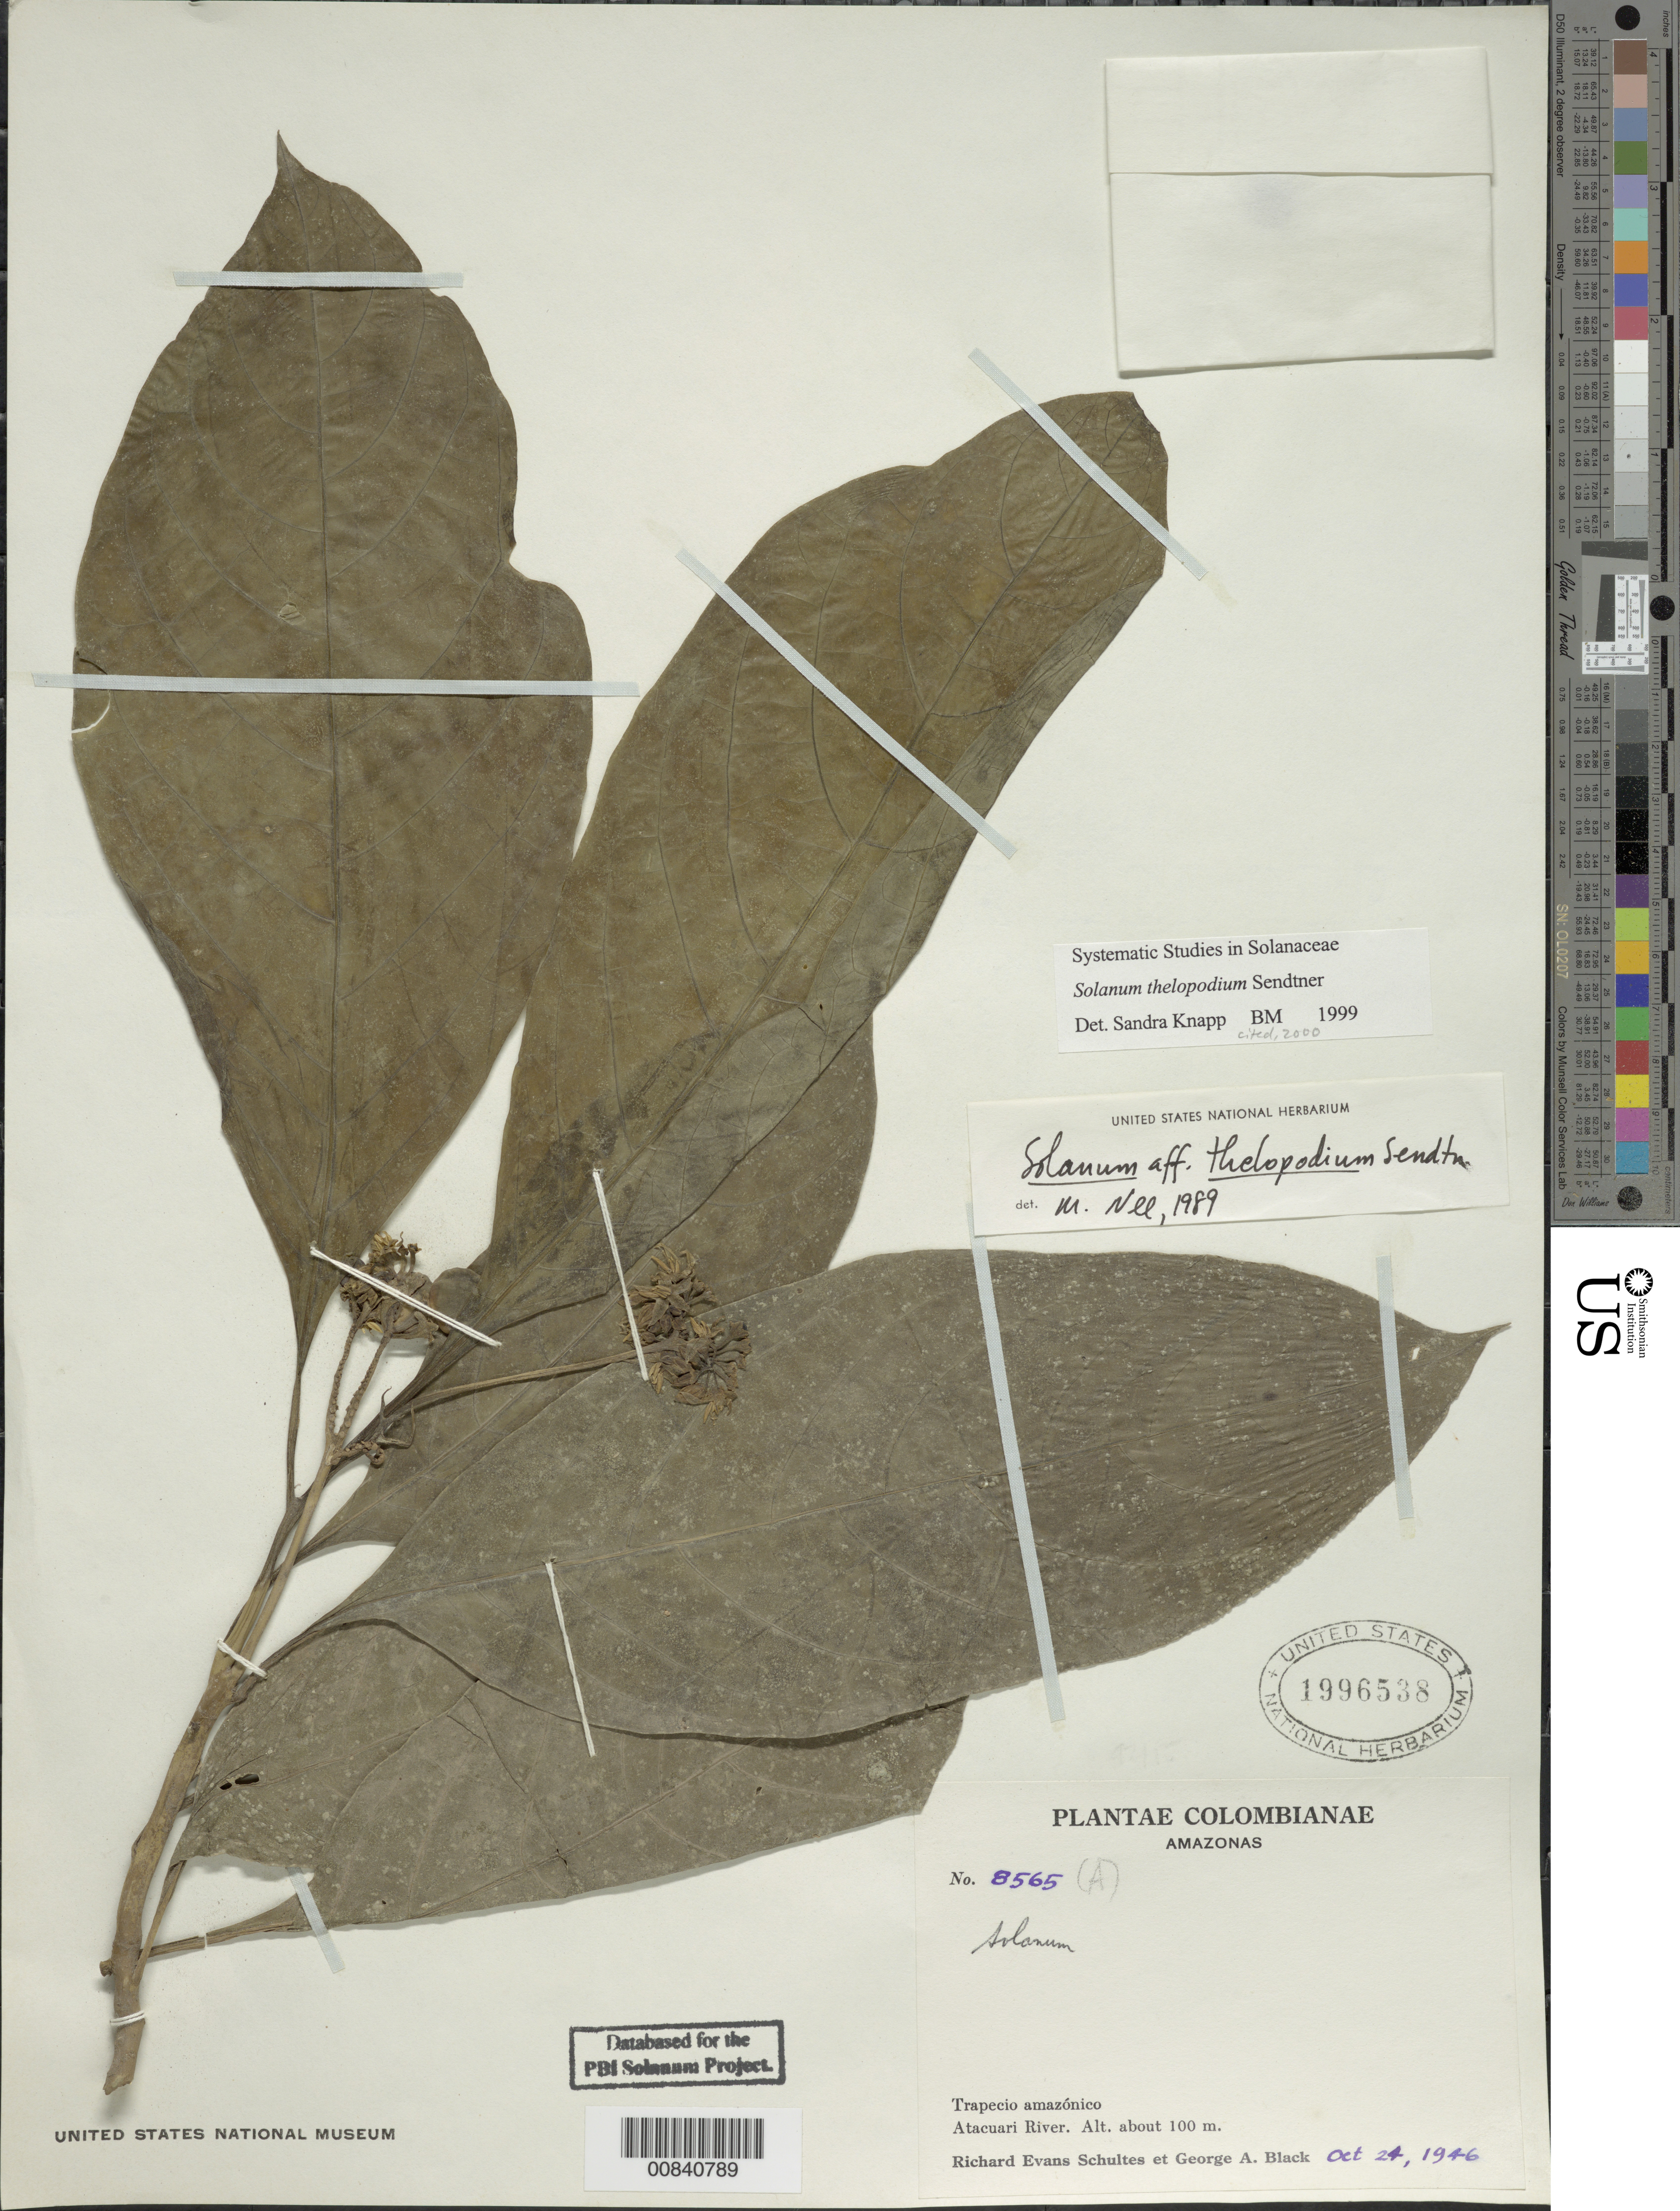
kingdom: Plantae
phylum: Tracheophyta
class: Magnoliopsida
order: Solanales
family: Solanaceae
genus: Solanum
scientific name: Solanum thelopodium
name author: Sendtn.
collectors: R. E. Schultes & G. A. Black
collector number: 8565(A)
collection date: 1946-10-24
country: Colombia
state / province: Amazônas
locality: Trapecio amazónico, Atacuari River.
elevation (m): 100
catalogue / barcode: US 1996538